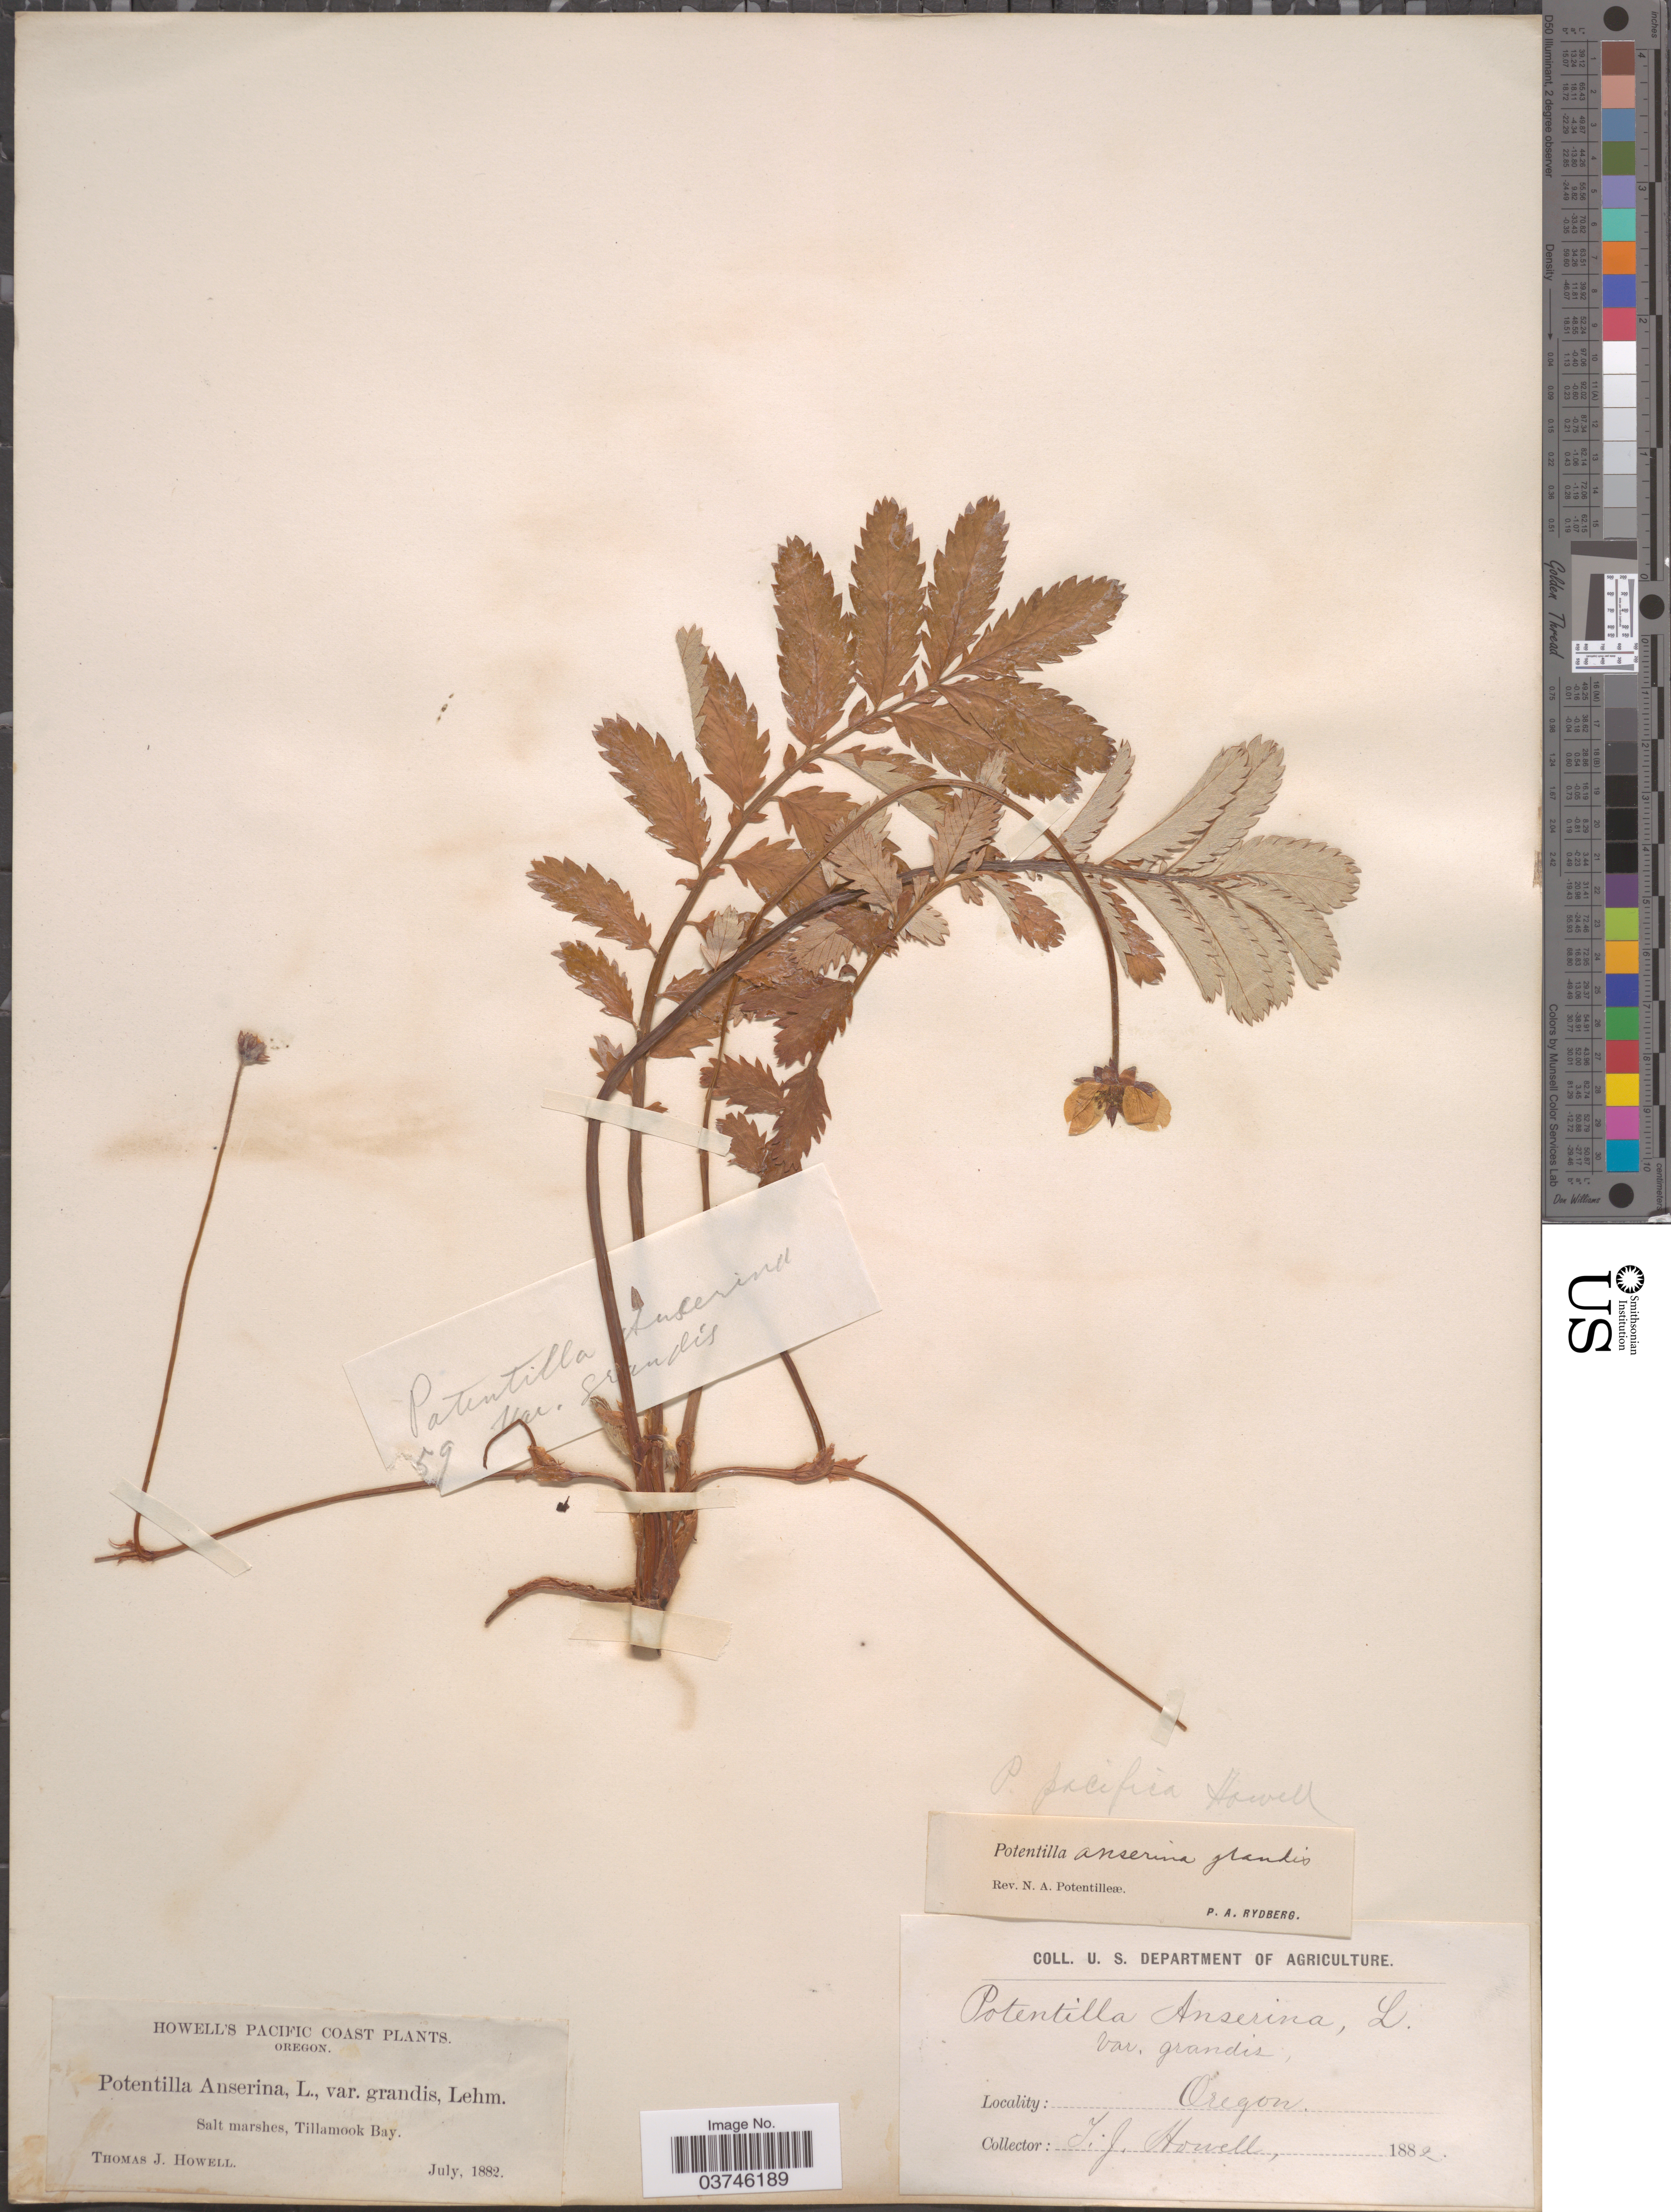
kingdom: Plantae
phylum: Tracheophyta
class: Magnoliopsida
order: Rosales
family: Rosaceae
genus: Argentina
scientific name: Argentina pacifica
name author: (Howell) Rydb.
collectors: T. J. Howell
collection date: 1882-07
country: United States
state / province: Oregon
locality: Pacific Coast. Salt marshes, Tillamook Bay.